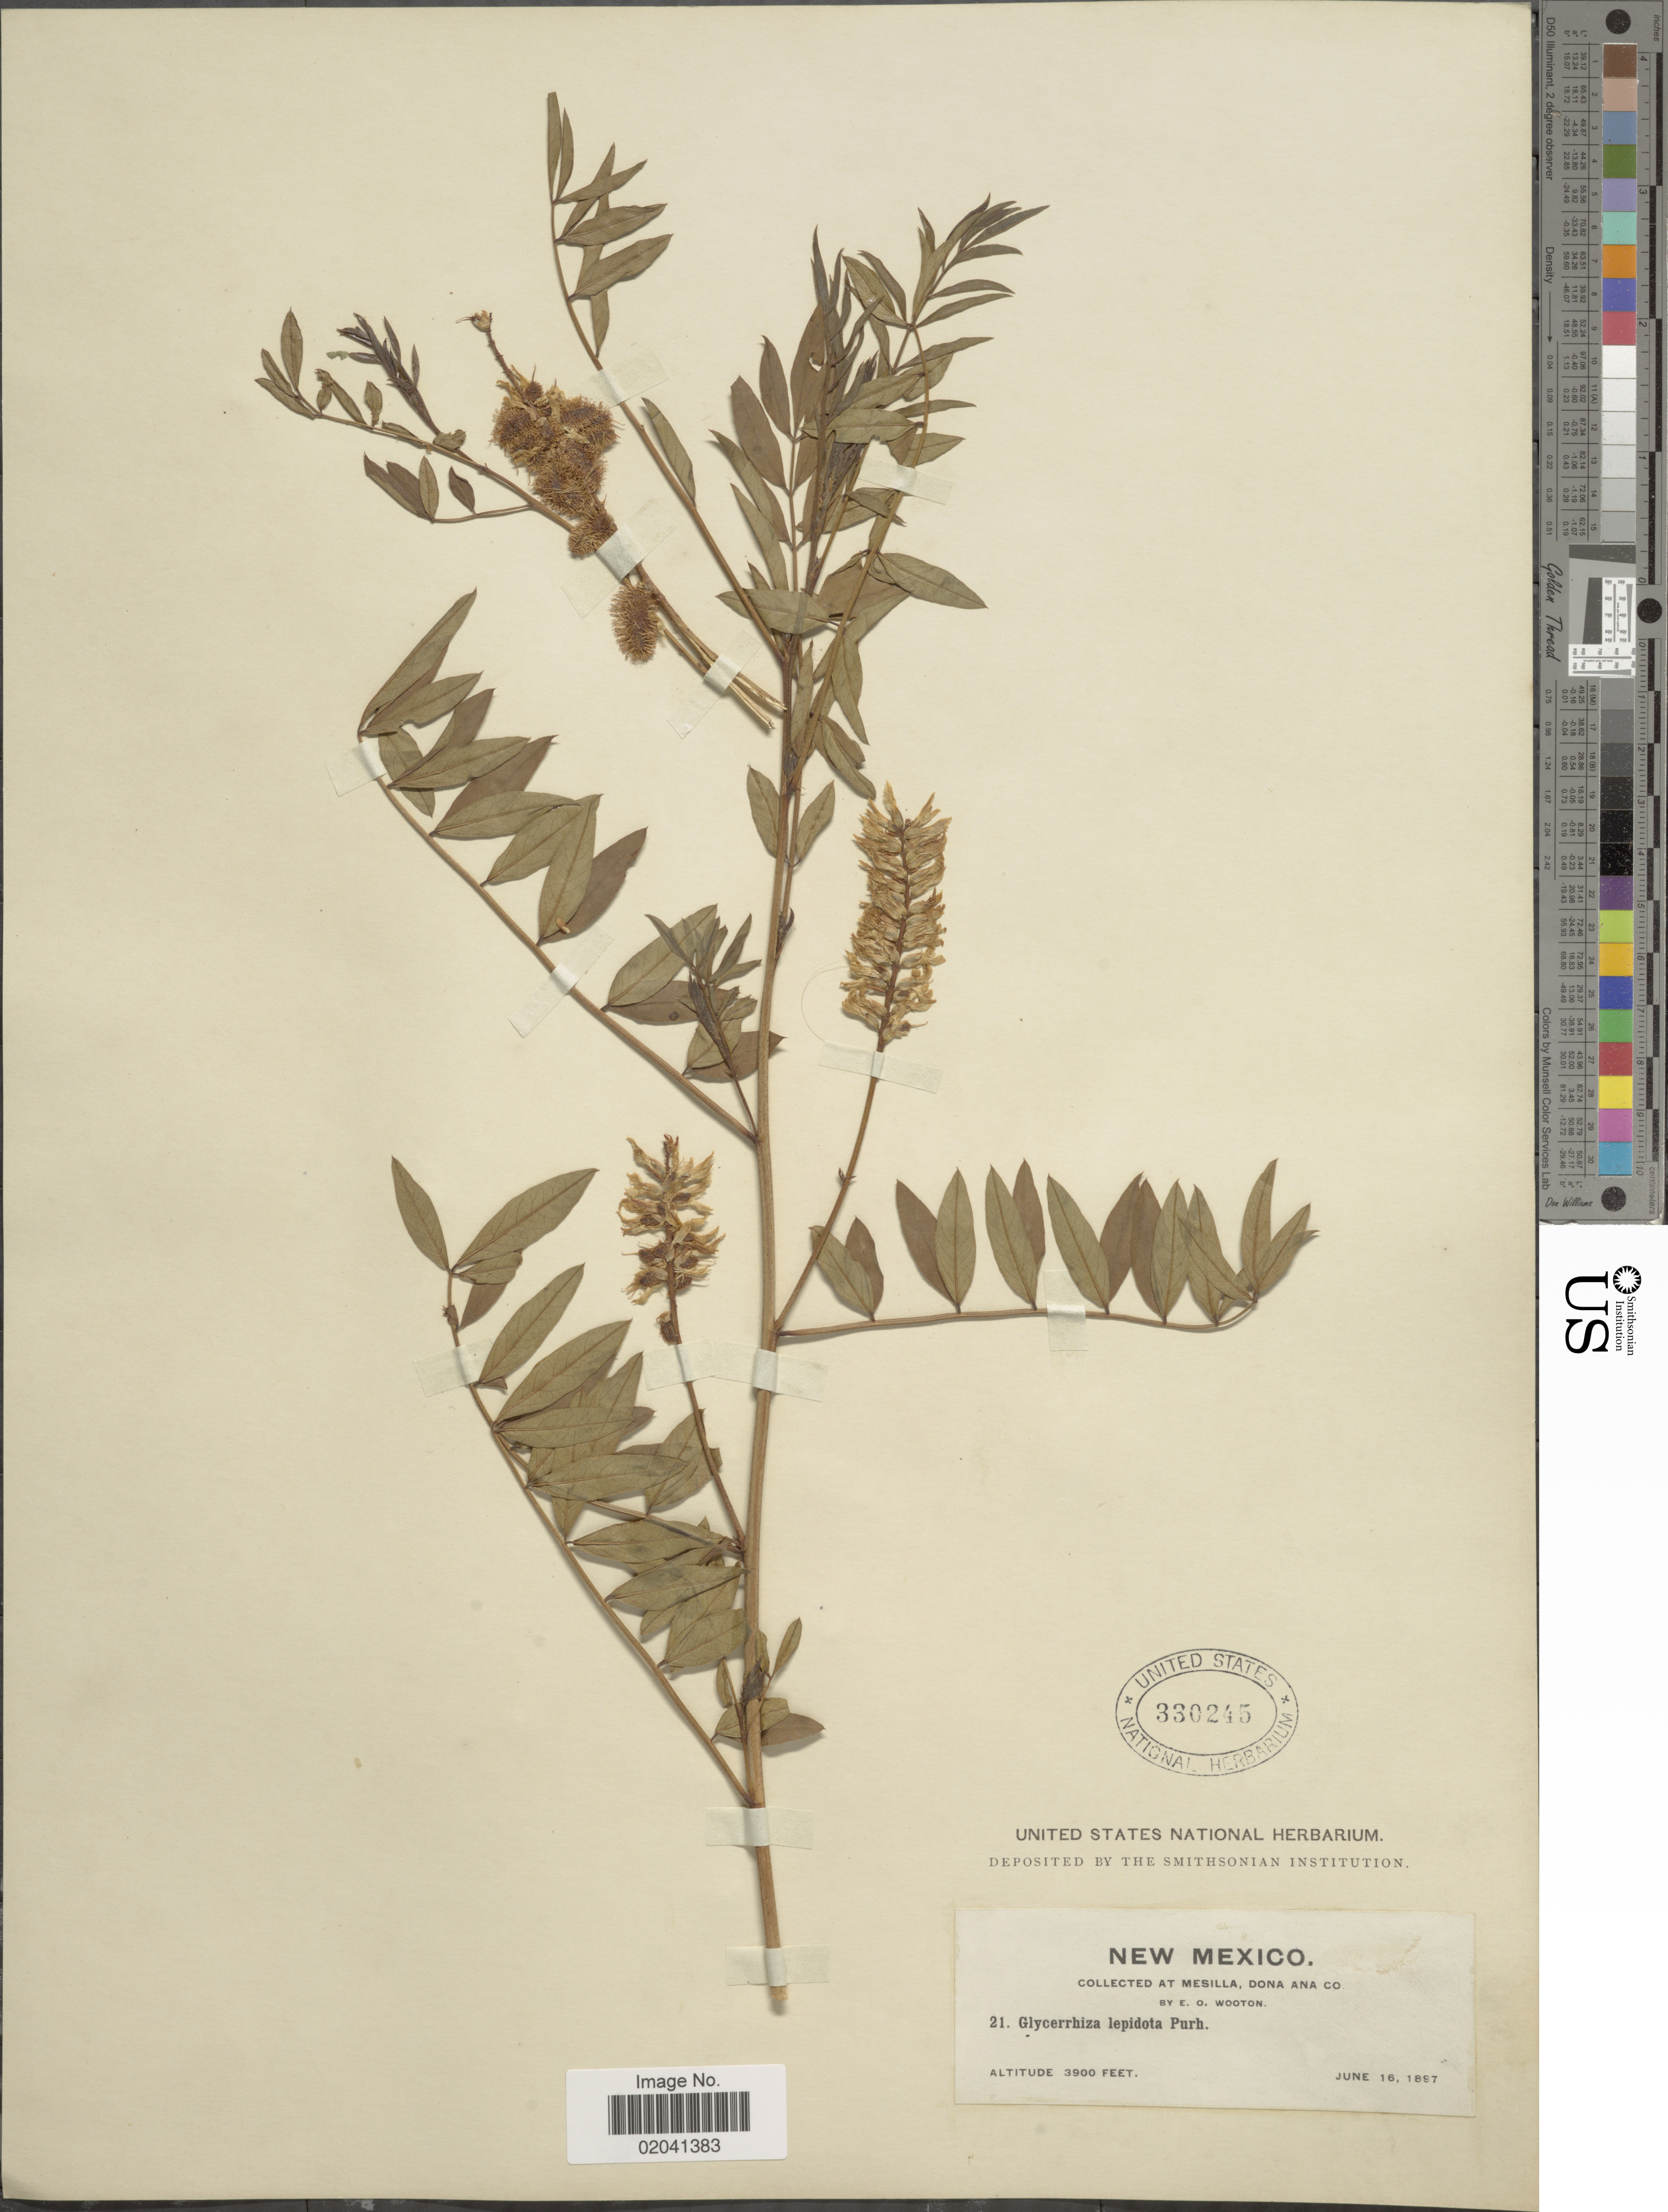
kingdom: Plantae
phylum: Tracheophyta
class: Magnoliopsida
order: Fabales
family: Fabaceae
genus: Glycyrrhiza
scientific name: Glycyrrhiza lepidota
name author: Pursh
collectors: E. O. Wooton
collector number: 21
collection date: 1897-06-16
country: United States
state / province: New Mexico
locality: Mesilla, Dona Ana Co.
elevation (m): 1189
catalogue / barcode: US 330245